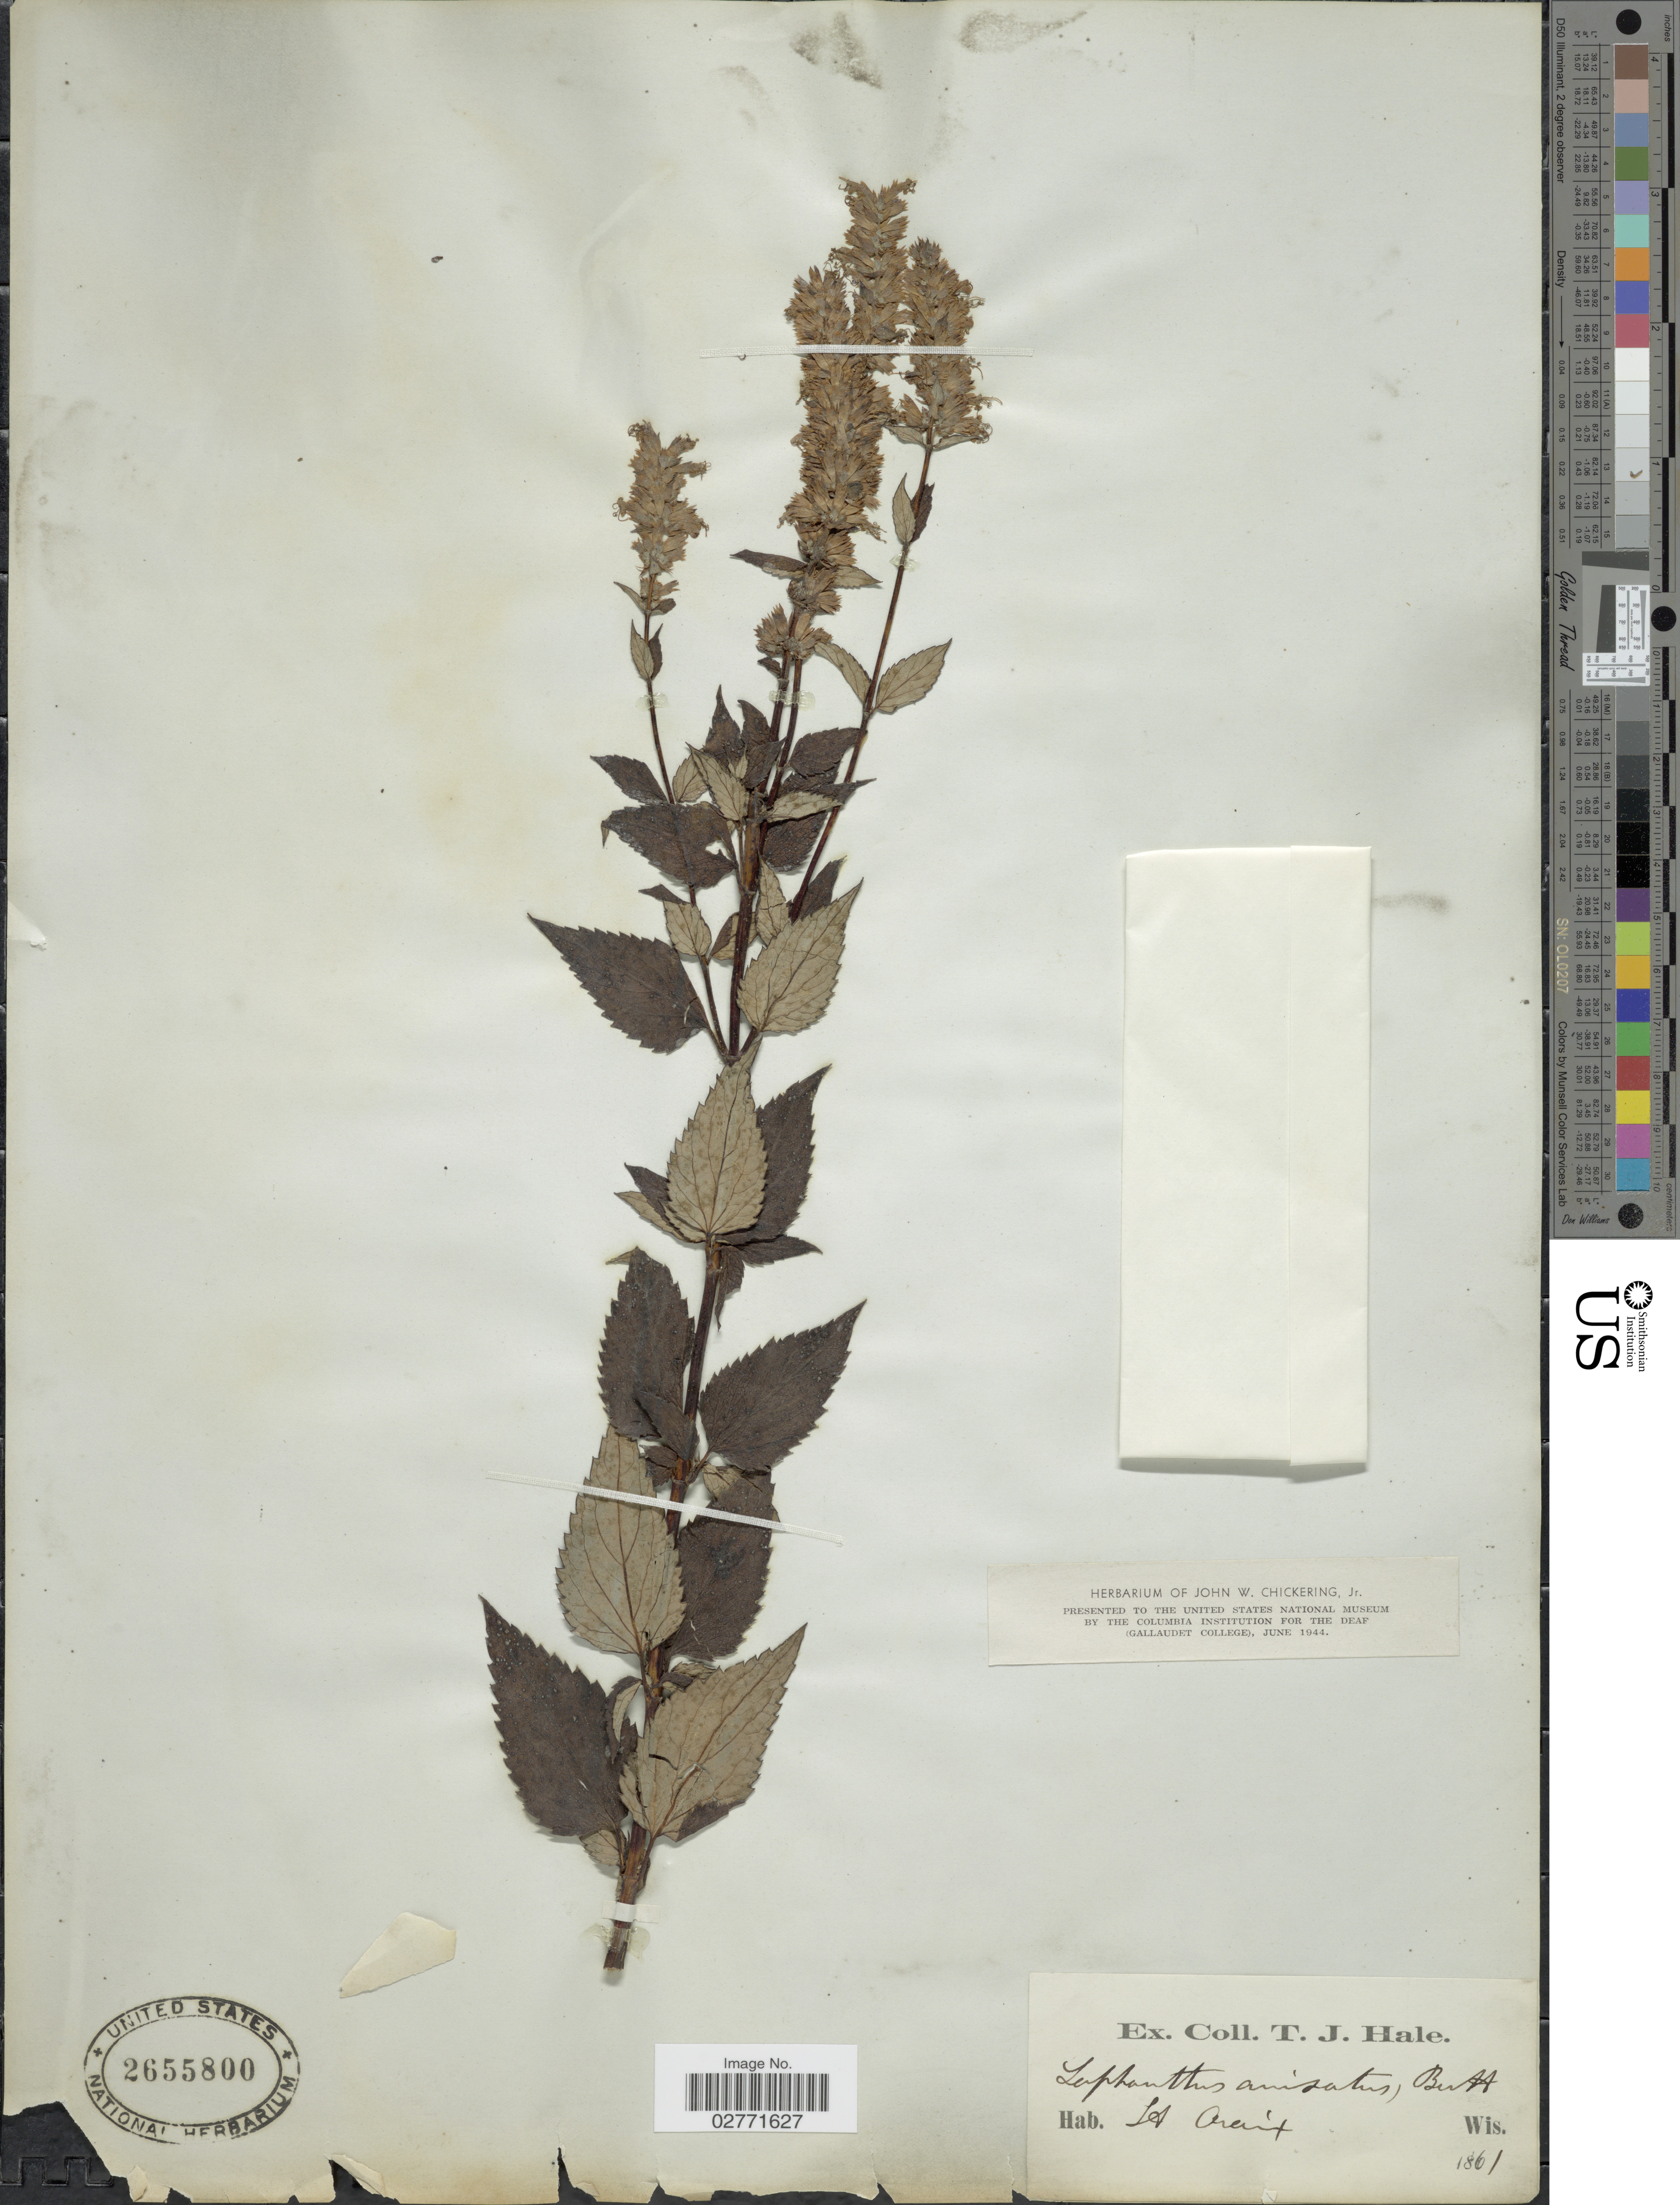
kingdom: Plantae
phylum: Tracheophyta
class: Magnoliopsida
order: Lamiales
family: Lamiaceae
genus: Lophanthus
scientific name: Lophanthus anisatus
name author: (Nutt.) Benth.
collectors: T. Hale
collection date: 1861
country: United States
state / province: Wisconsin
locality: St. Croix.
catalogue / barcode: US 2655800